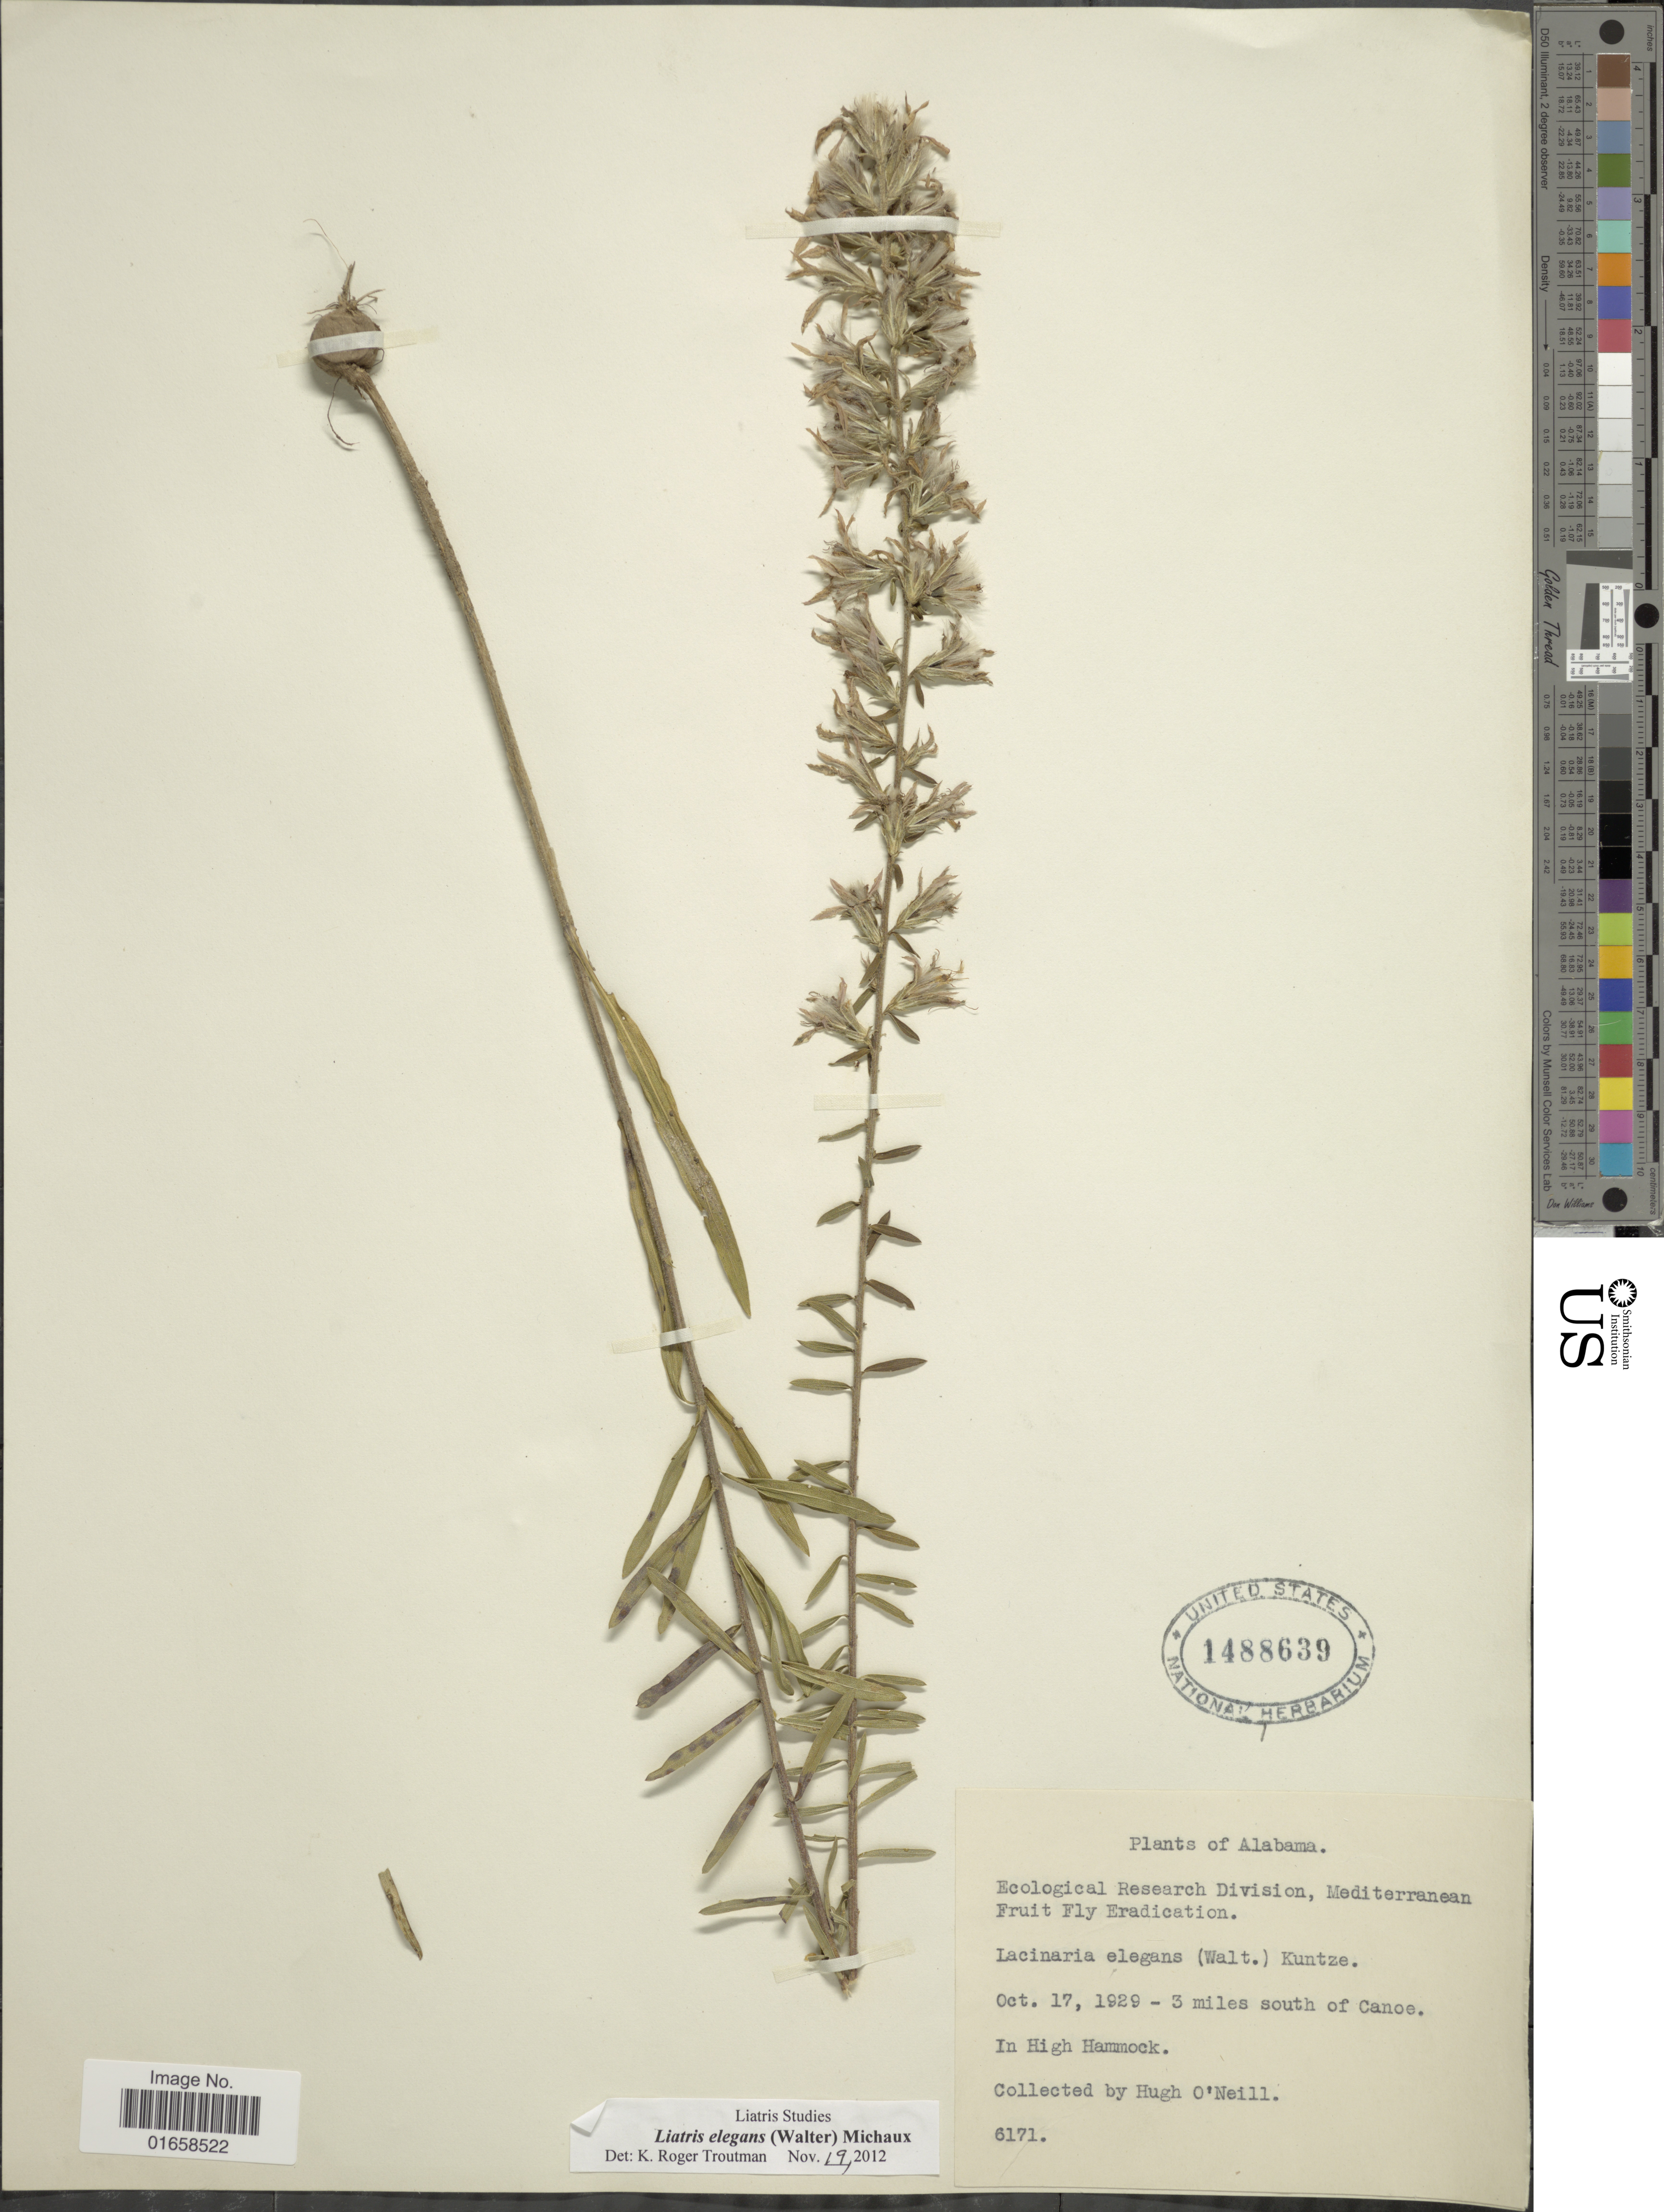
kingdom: Plantae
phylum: Tracheophyta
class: Magnoliopsida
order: Asterales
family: Asteraceae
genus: Liatris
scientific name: Liatris elegans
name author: (Walter) Michx.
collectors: H. O'Neill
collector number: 6171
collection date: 1929-10-17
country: United States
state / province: Alabama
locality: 3 miles south of Canoe, In high Hammock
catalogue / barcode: US 1488639